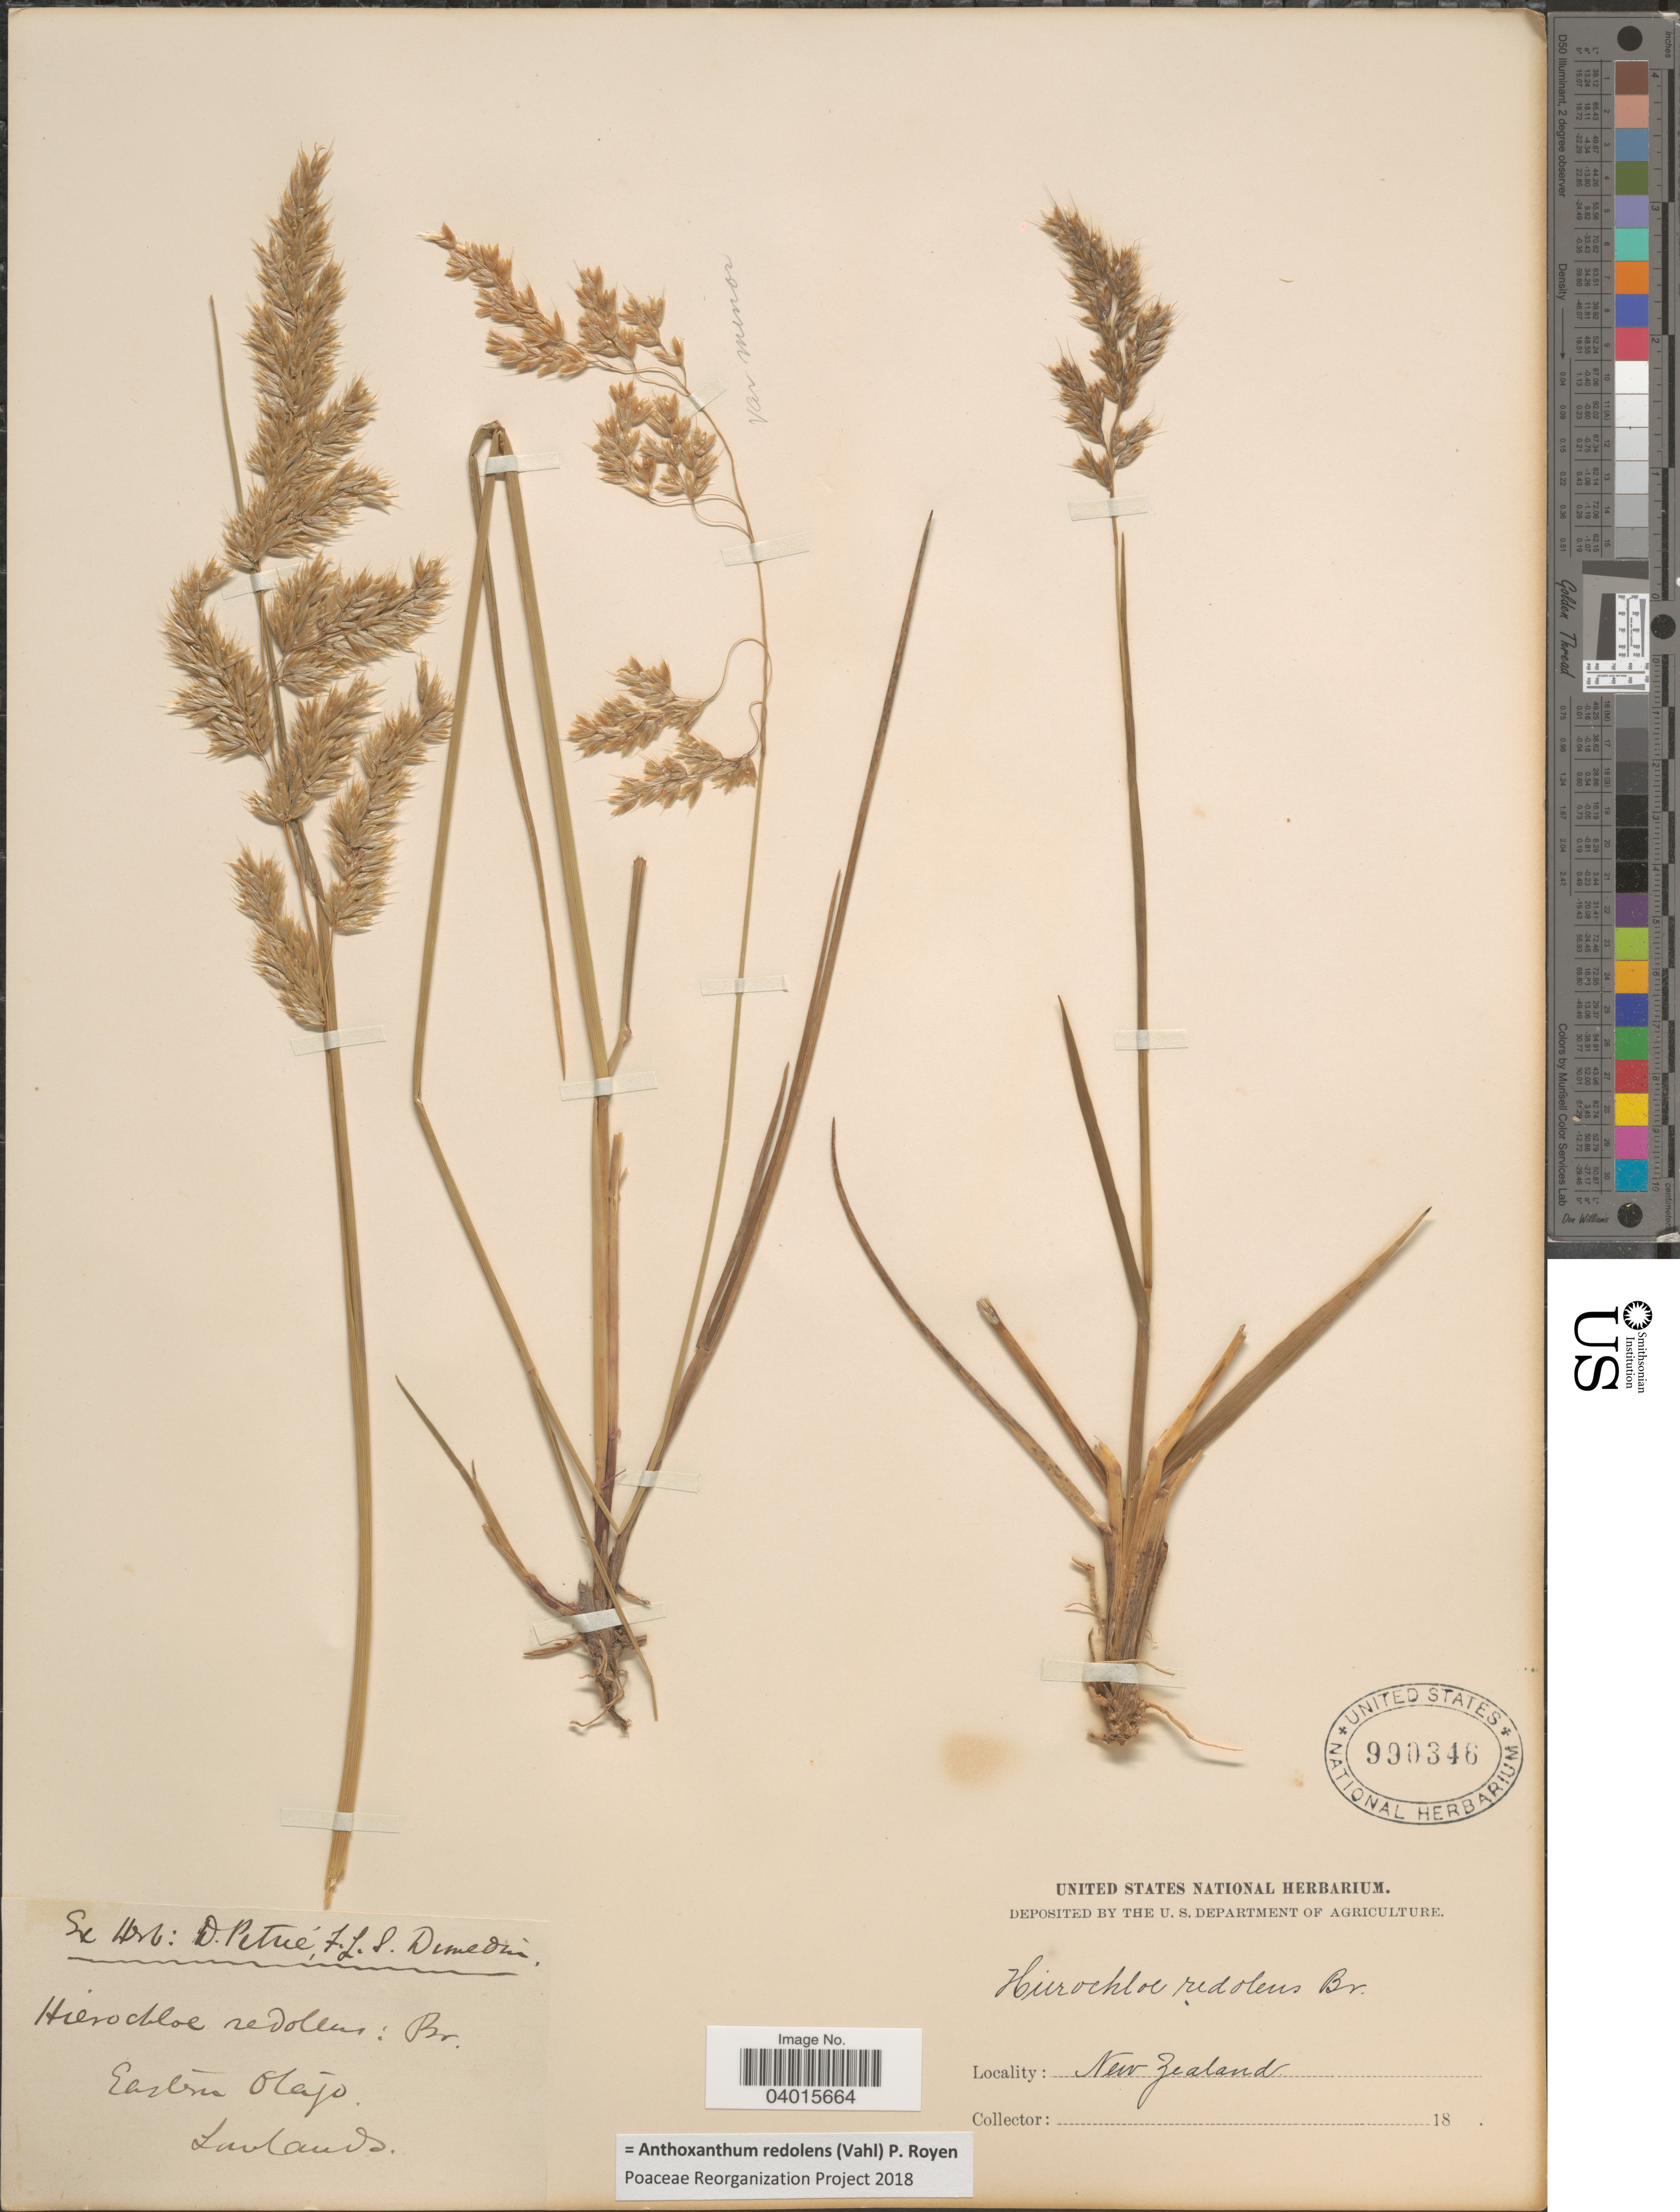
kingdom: Plantae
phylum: Tracheophyta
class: Liliopsida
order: Poales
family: Poaceae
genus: Anthoxanthum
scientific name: Anthoxanthum redolens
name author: (Vahl) P. Royen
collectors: Ex Herb. D. Petrie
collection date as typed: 18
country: New Zealand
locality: Eastern Olajo. Lawlands.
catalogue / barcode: US 990346